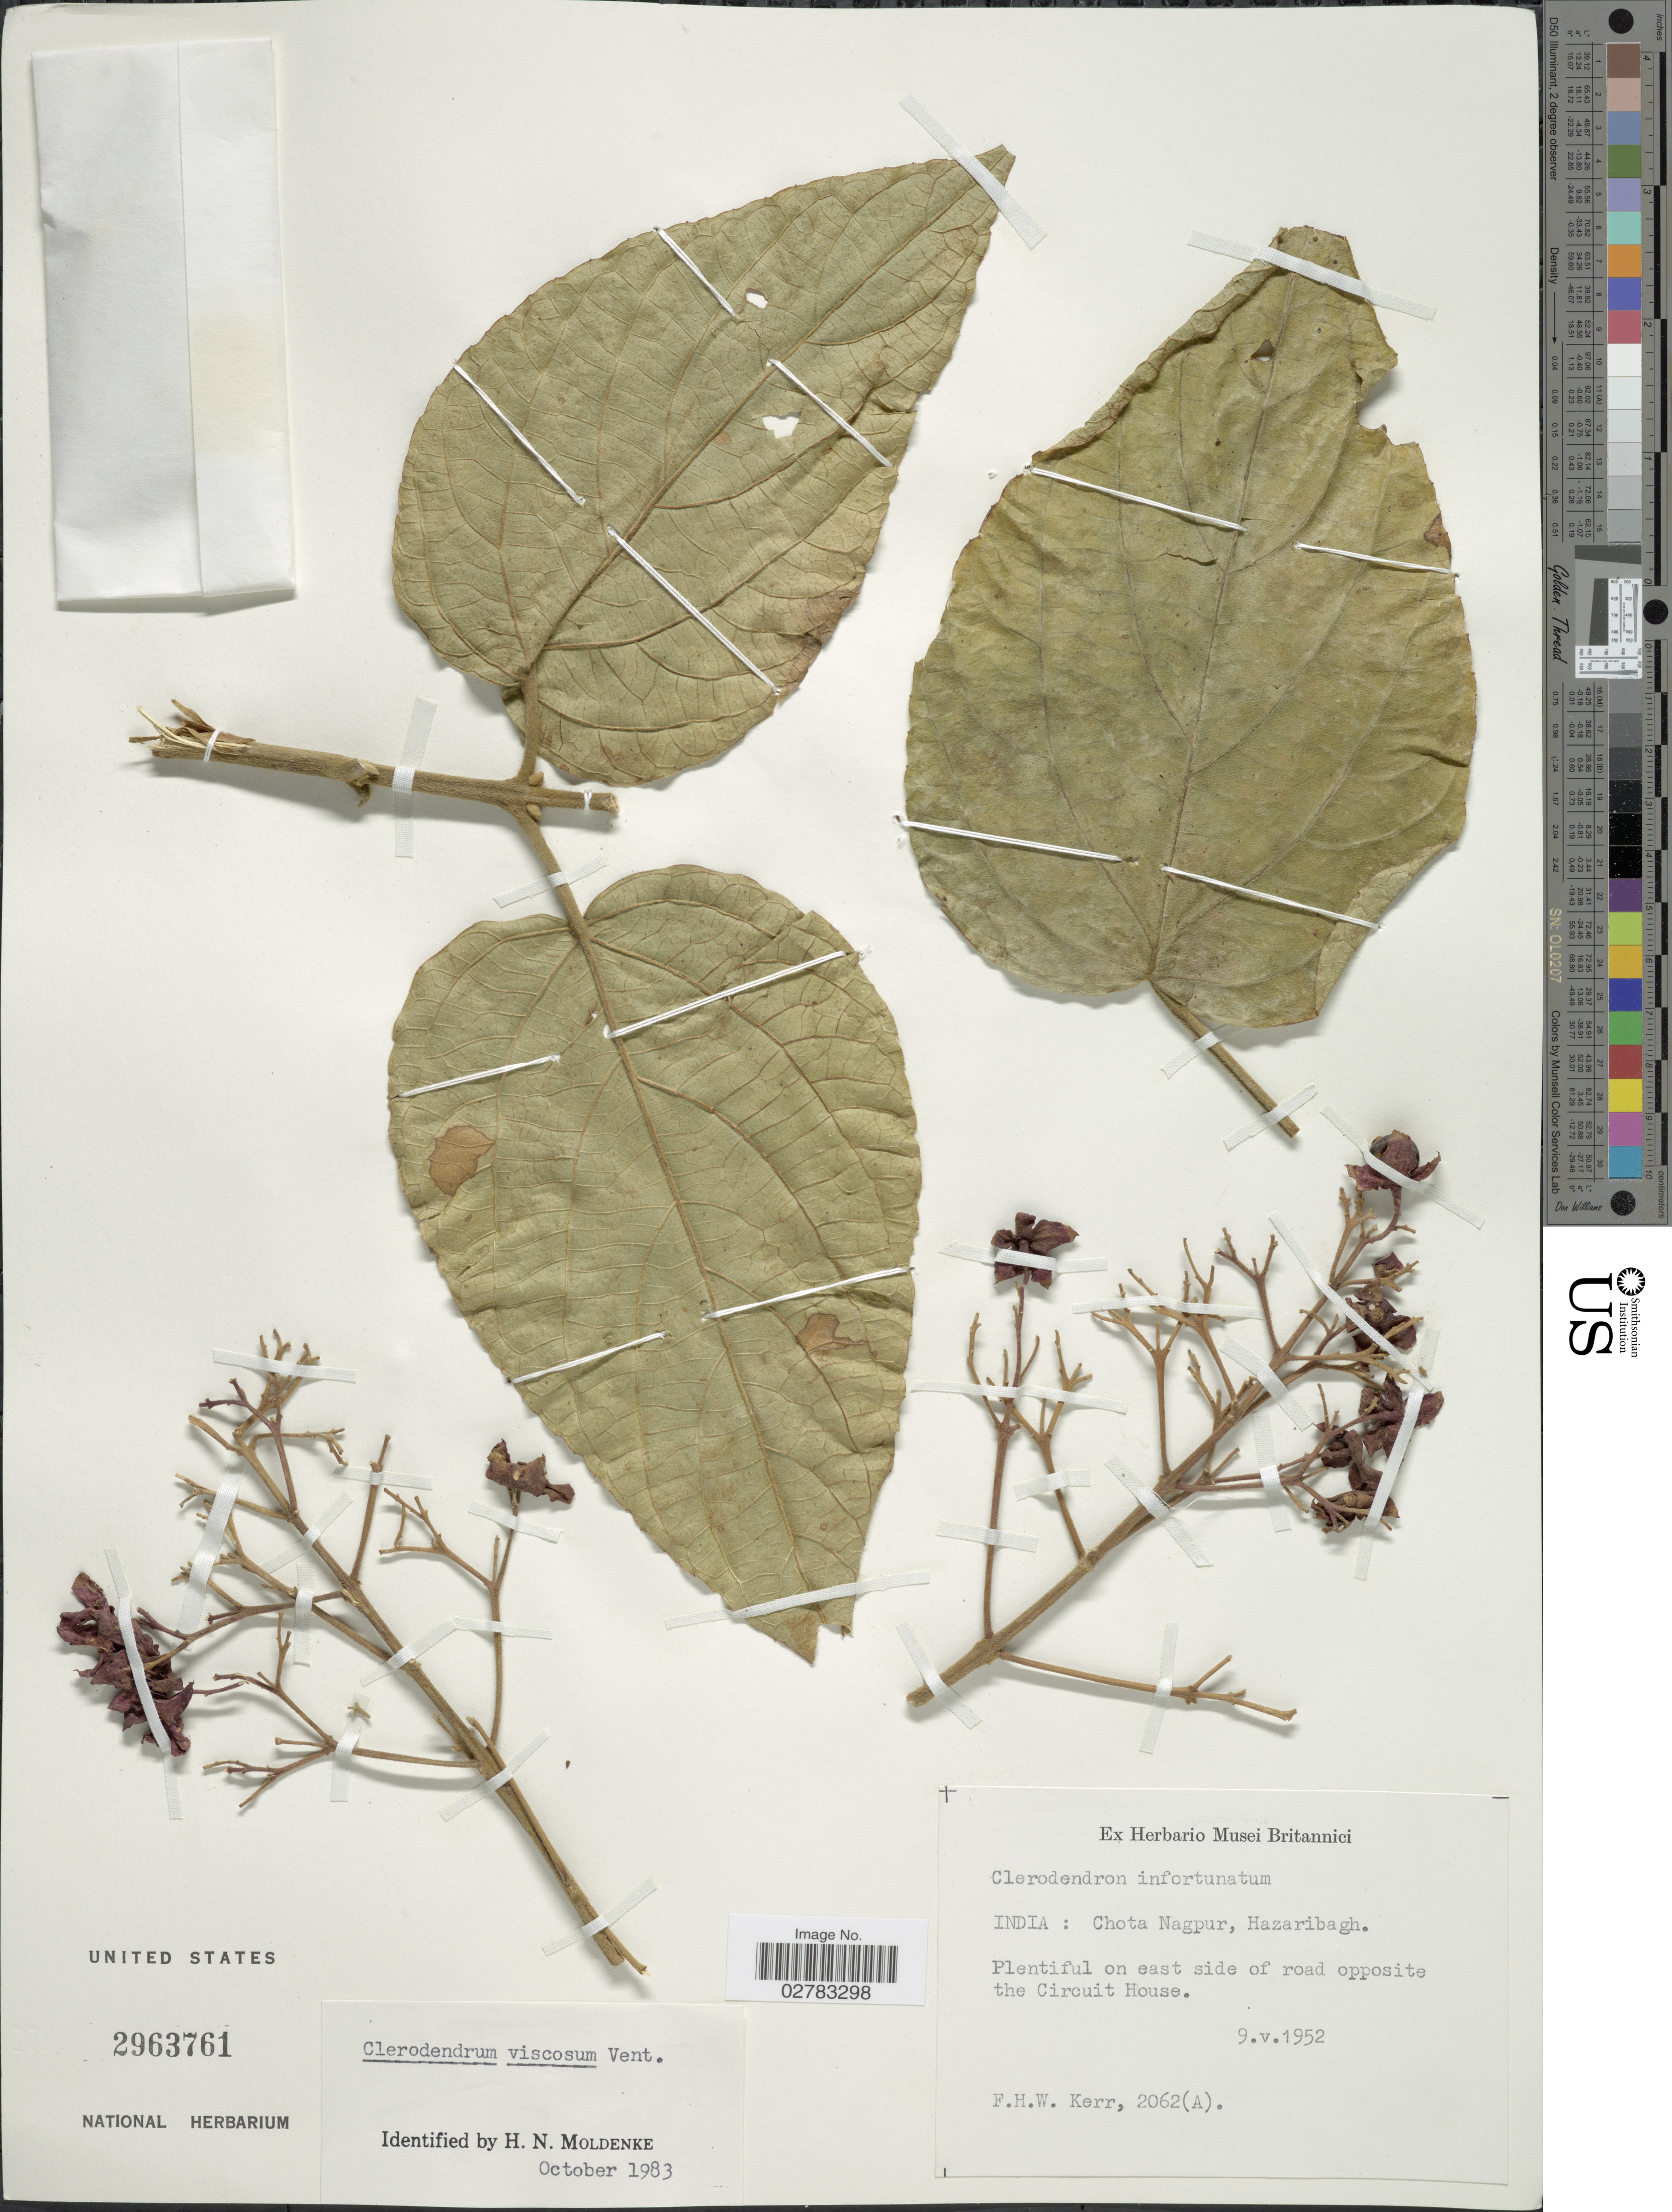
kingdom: Plantae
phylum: Tracheophyta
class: Magnoliopsida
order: Lamiales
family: Lamiaceae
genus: Clerodendrum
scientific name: Clerodendrum viscosum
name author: Vent.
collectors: F. H. W. Kerr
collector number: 2062(A)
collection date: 1952-05-09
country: India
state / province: Jharkhand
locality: Chota Nagpur, Hazaribagh, on east side of road opposite the Circuit House.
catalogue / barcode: US 2963761